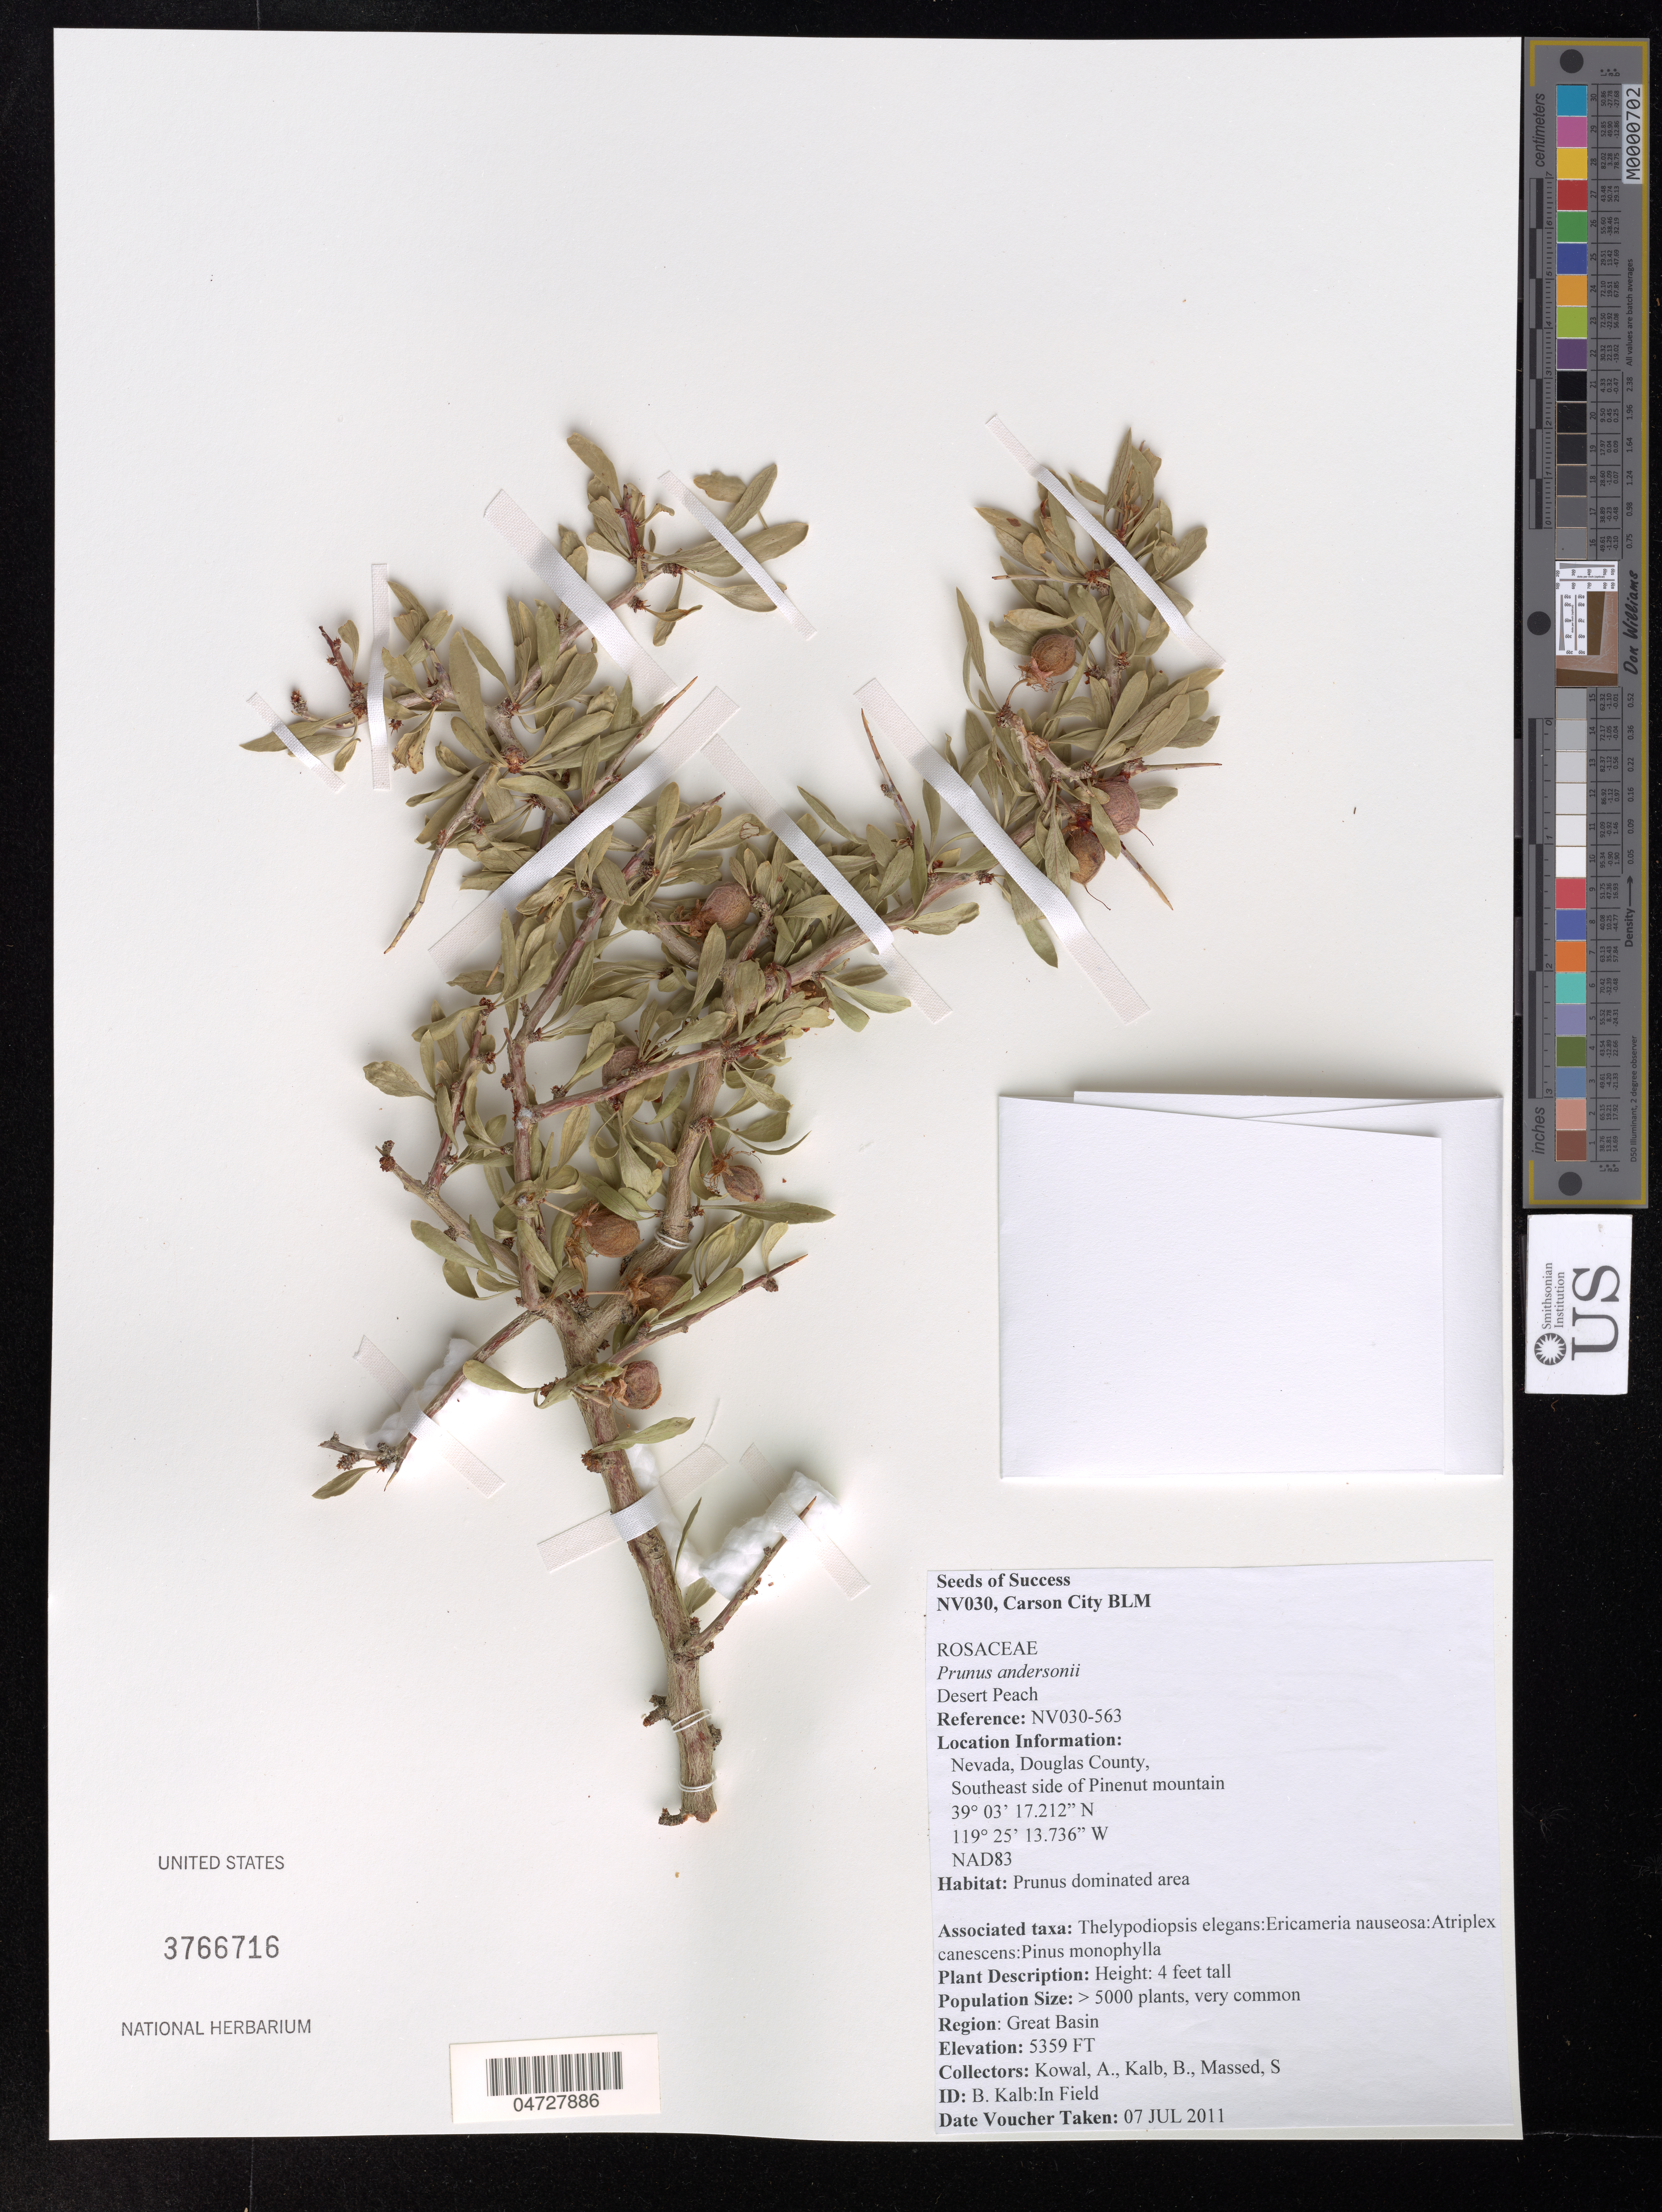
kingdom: Plantae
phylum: Tracheophyta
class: Magnoliopsida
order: Rosales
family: Rosaceae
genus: Prunus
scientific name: Prunus andersonii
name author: A. Gray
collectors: A. Kowal, B. Kalb & S. Massed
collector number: NV030-563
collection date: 2011-07-07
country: United States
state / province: Nevada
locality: Douglas County, Southeast side of Pinenut mountain.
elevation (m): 1633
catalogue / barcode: US 3766716